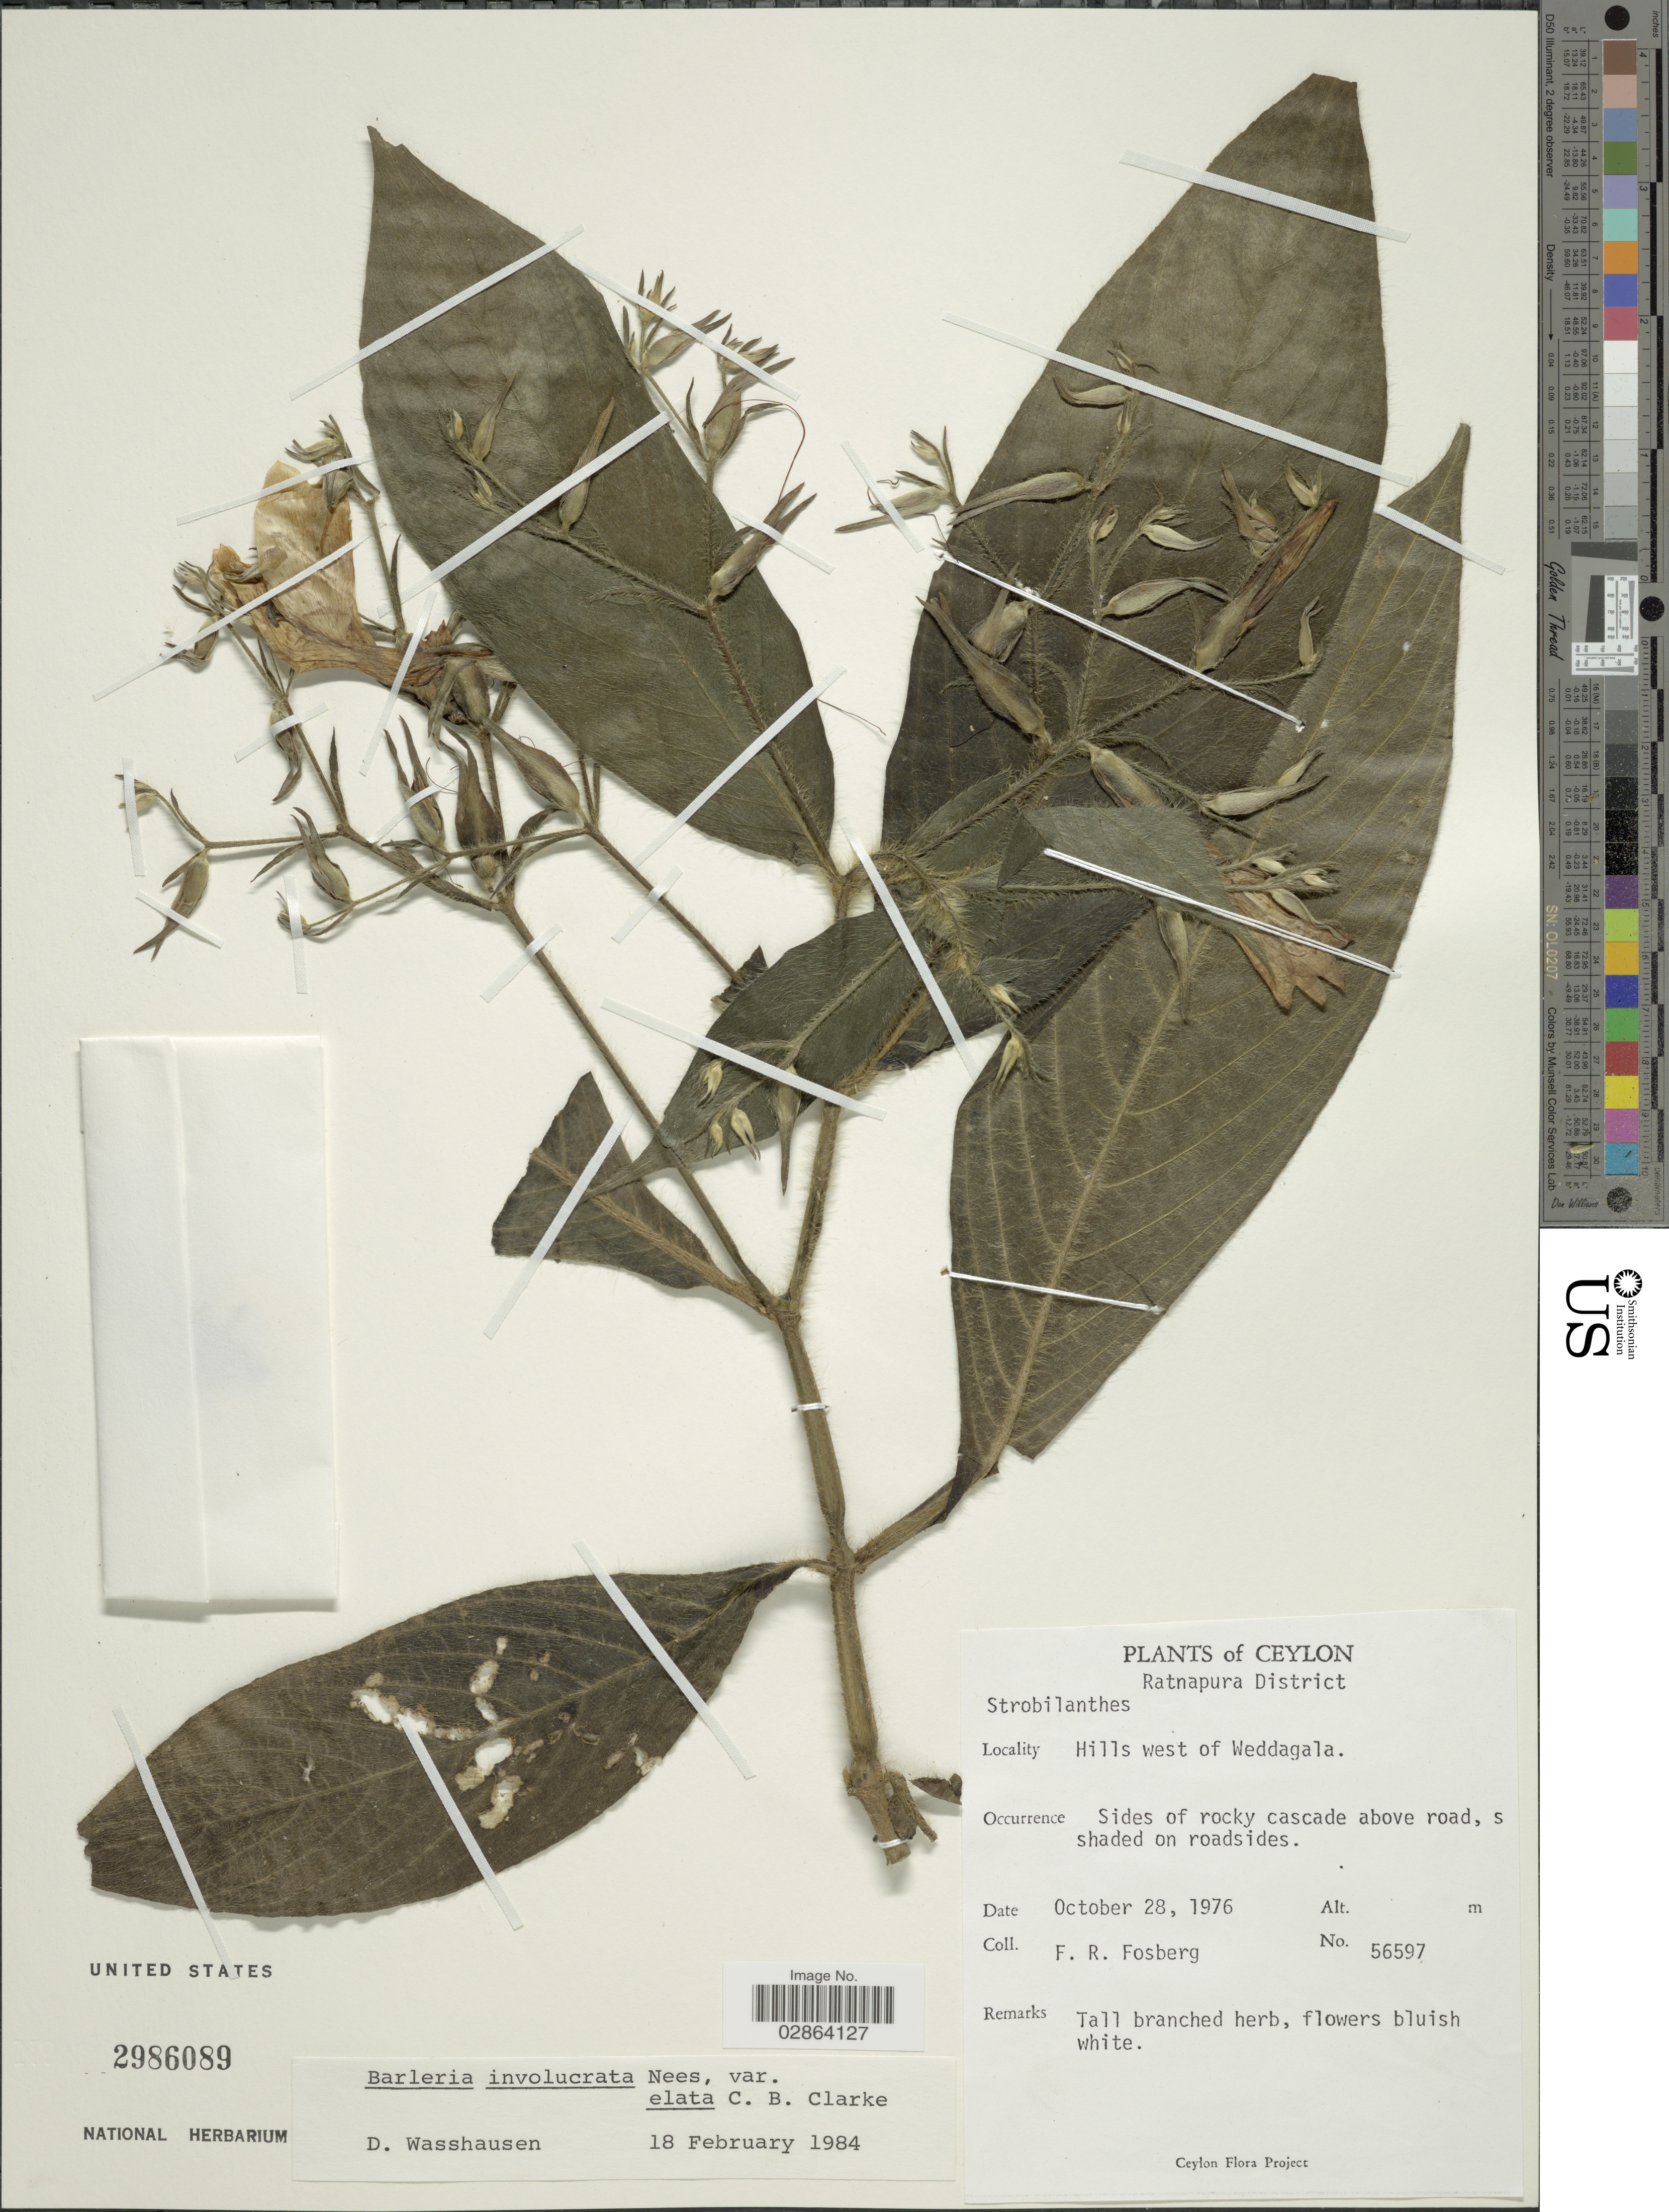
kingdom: Plantae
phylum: Tracheophyta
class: Magnoliopsida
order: Lamiales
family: Acanthaceae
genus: Barleria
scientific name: Barleria involucrata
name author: Nees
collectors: F. R. Fosberg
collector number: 56597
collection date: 1976-10-28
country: Sri Lanka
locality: Ceylon, Hills west of Weddagala. Ratnapura District.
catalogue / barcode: US 2986089